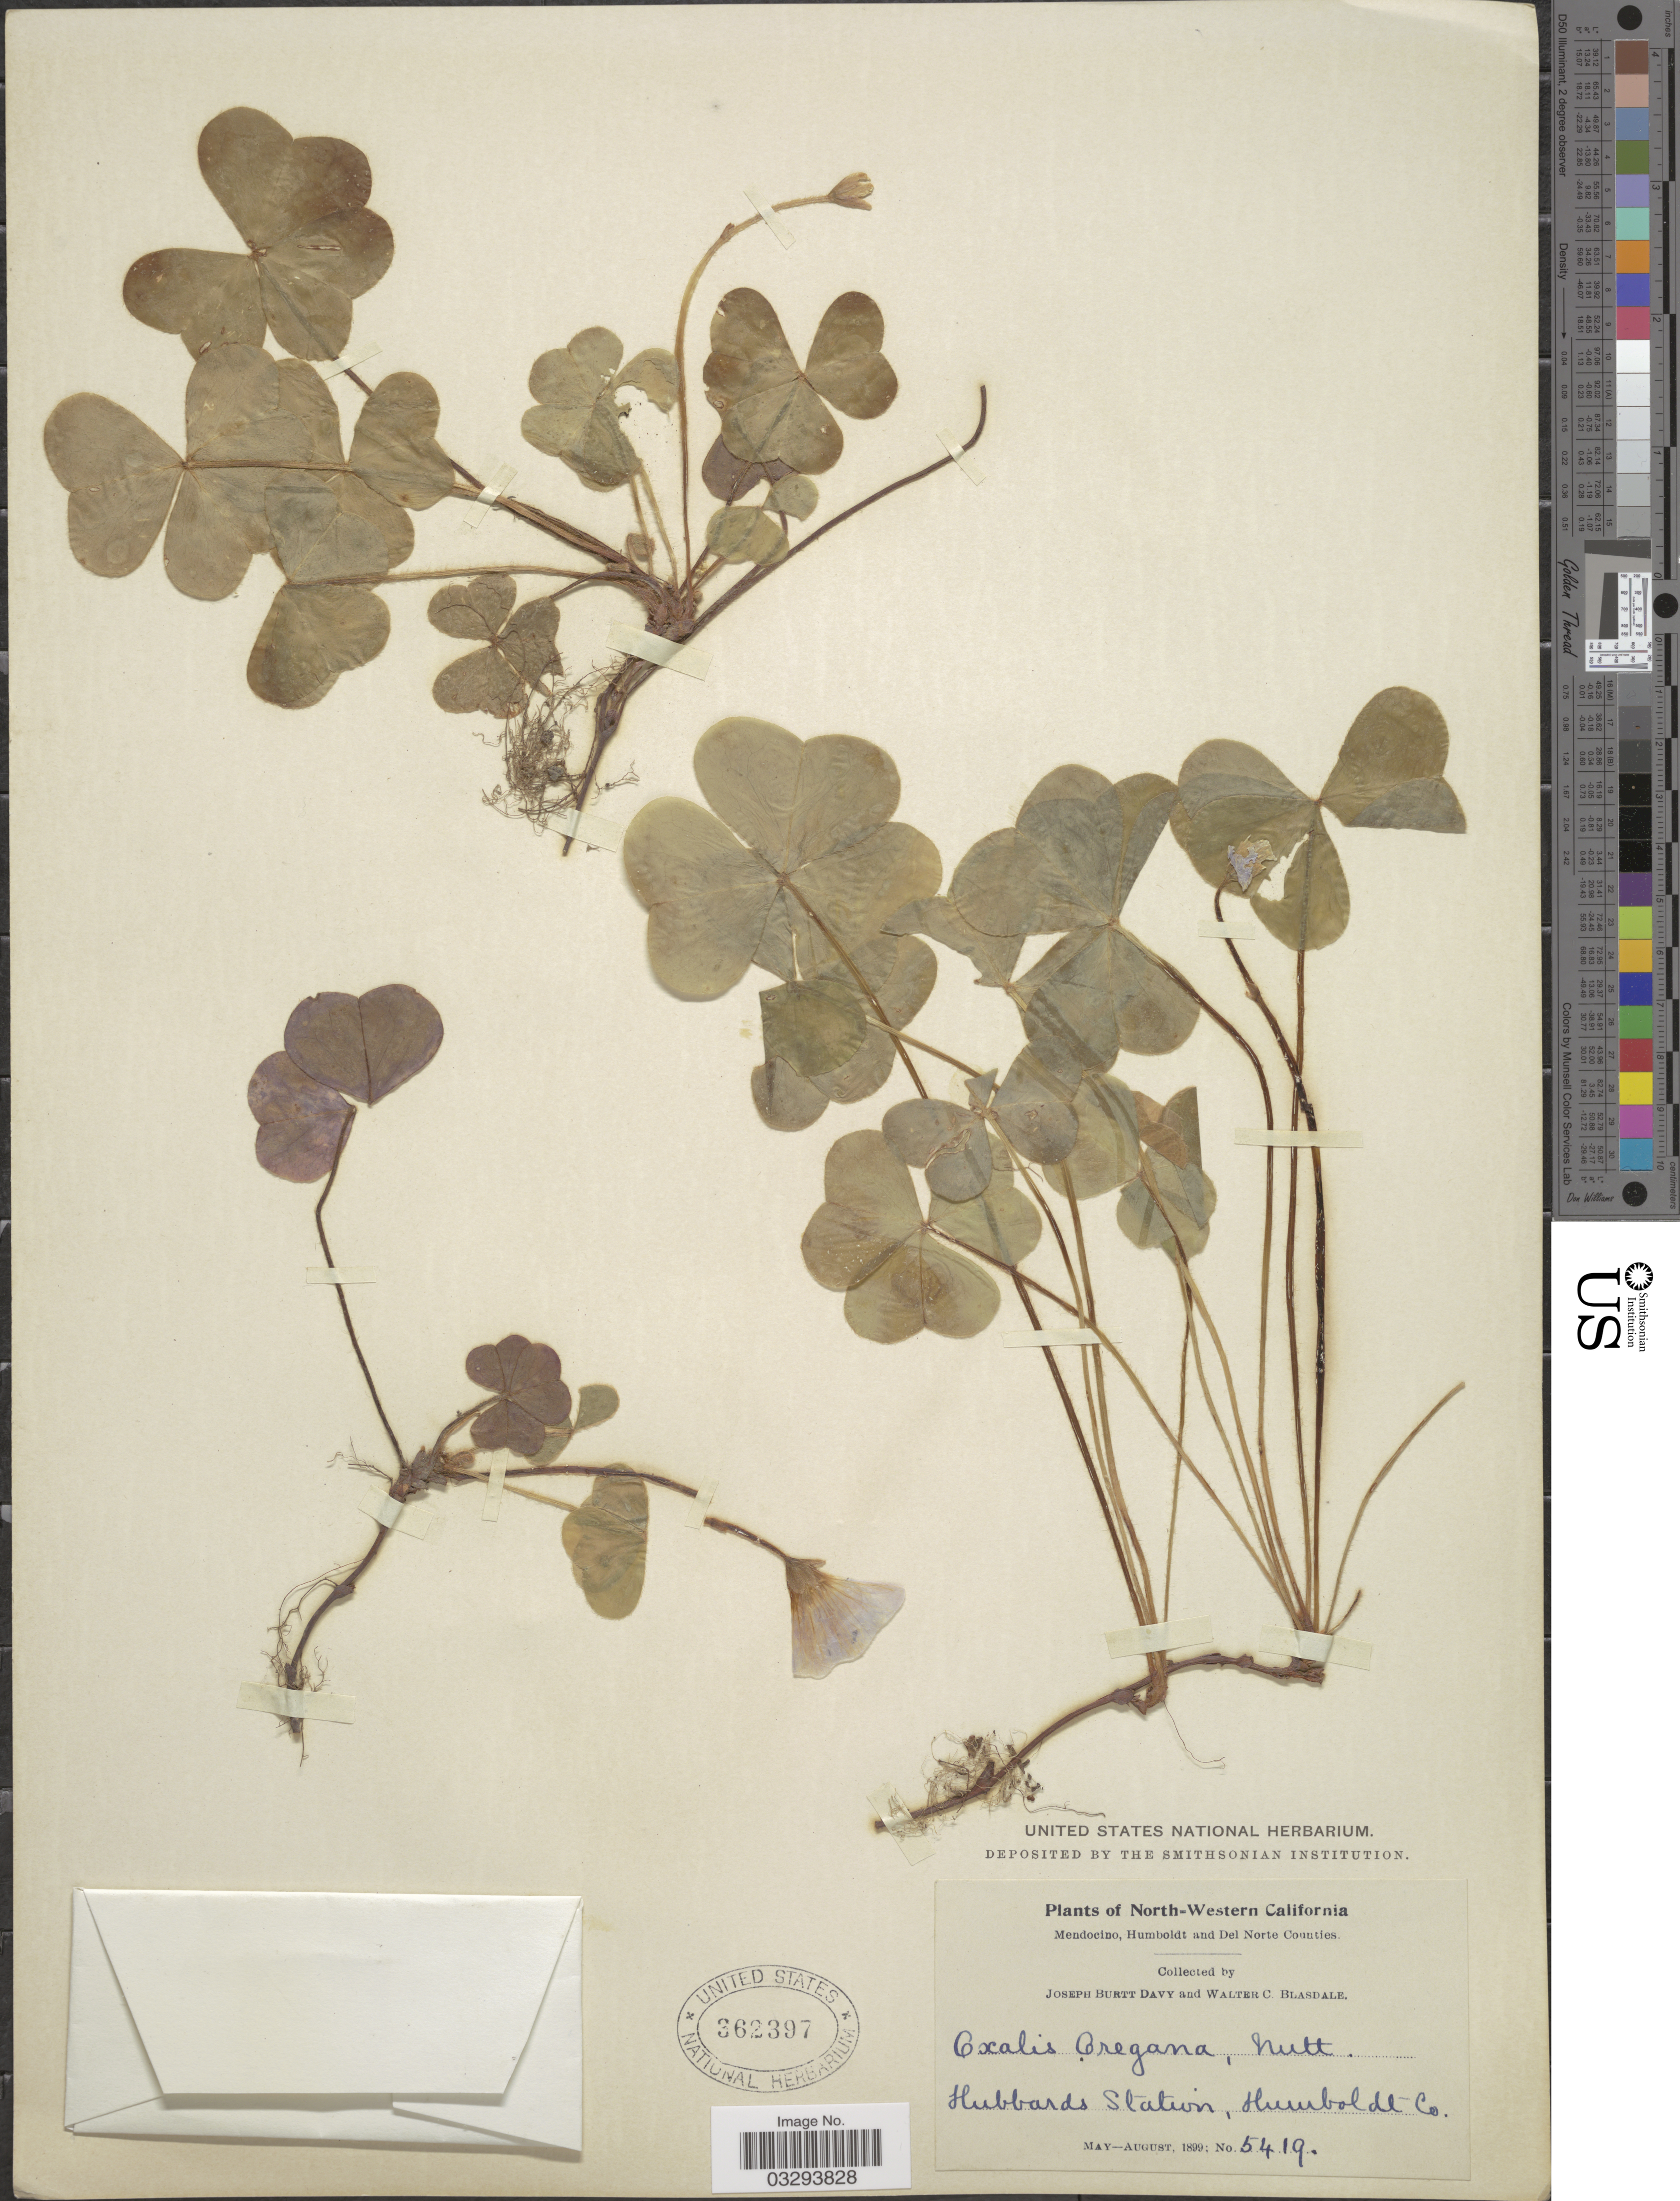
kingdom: Plantae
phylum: Tracheophyta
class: Magnoliopsida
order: Oxalidales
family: Oxalidaceae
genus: Oxalis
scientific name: Oxalis oregana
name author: Nutt.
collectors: J. Burtt Davy & W. Blasdale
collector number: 5419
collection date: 1899-05/1899-08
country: United States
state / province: California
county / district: Humboldt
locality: North-Western California. Hubbards Station, Humboldt Co.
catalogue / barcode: US 362397